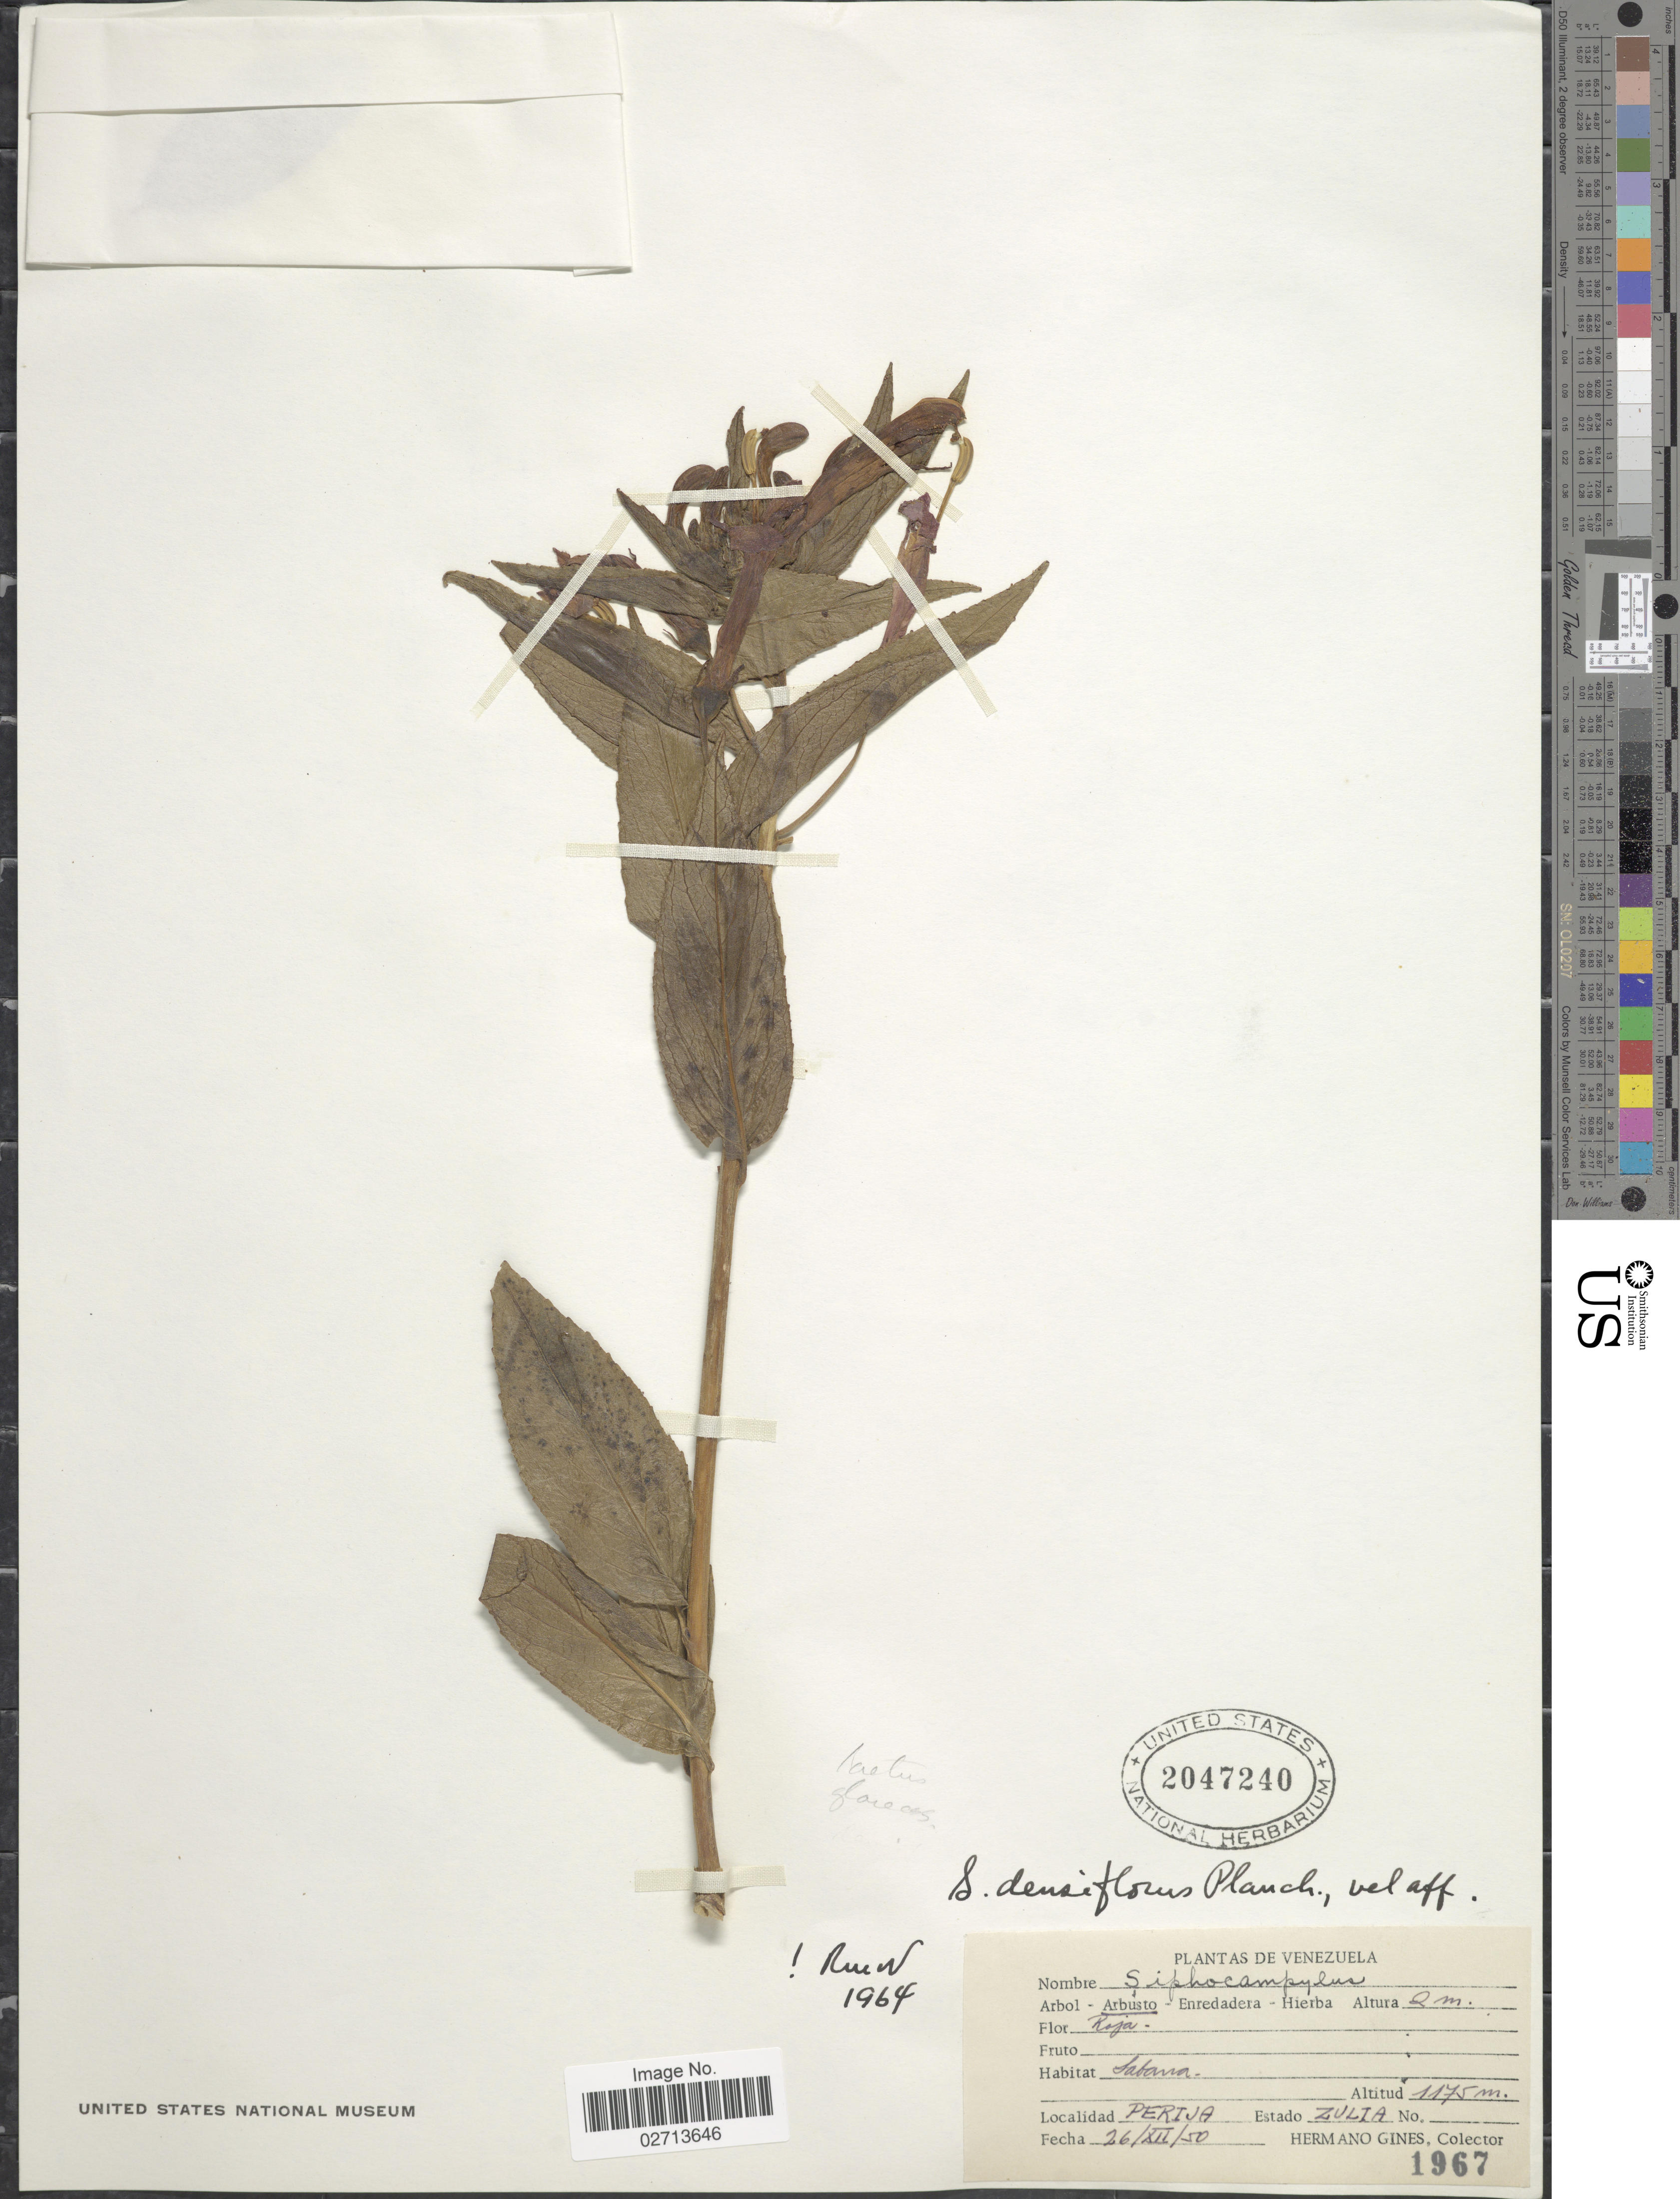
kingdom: Plantae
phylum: Tracheophyta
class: Magnoliopsida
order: Asterales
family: Campanulaceae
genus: Siphocampylus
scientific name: Siphocampylus densiflorus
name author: Planch.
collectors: Bro. Gines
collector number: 1967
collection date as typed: Transcribed d/m/y: 26/12/50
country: Venezuela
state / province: Zulia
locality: Perija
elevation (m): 1175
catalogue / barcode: US 2047240